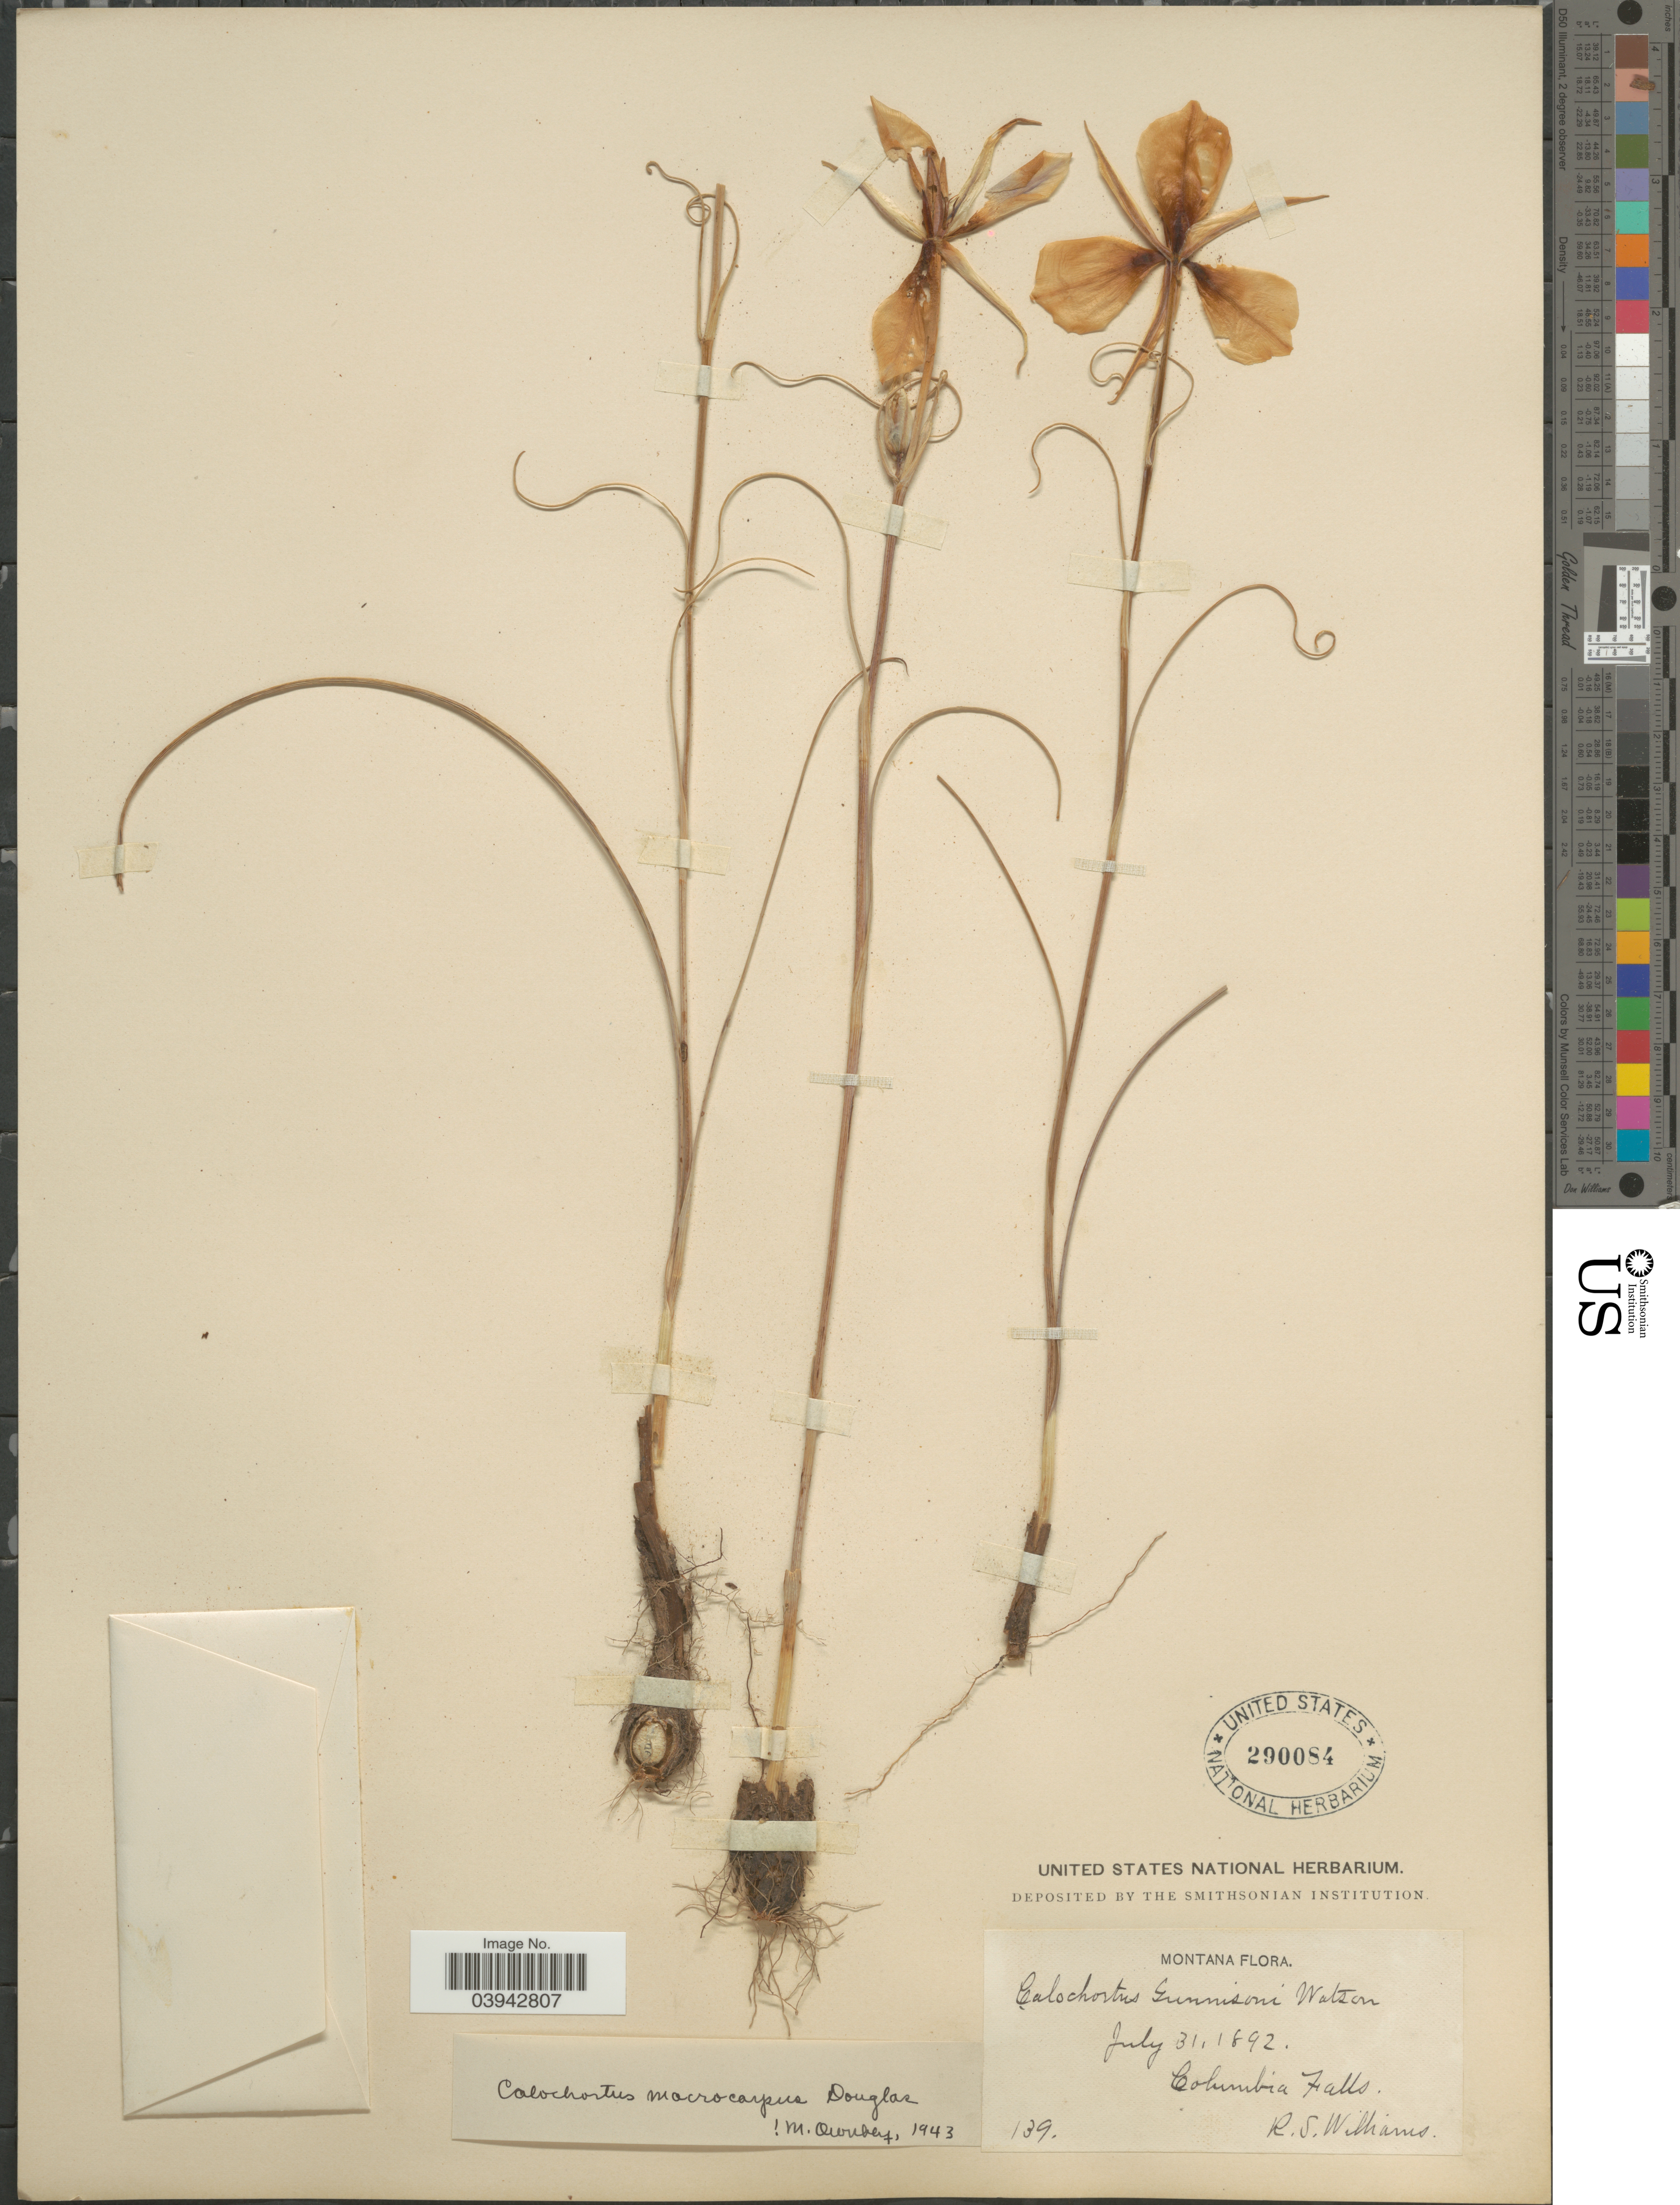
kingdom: Plantae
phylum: Tracheophyta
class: Liliopsida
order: Liliales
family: Liliaceae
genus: Calochortus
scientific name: Calochortus macrocarpus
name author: Douglas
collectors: R. S. Williams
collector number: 139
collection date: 1892-07-31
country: United States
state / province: Montana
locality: Columbia Falls.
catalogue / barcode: US 290084